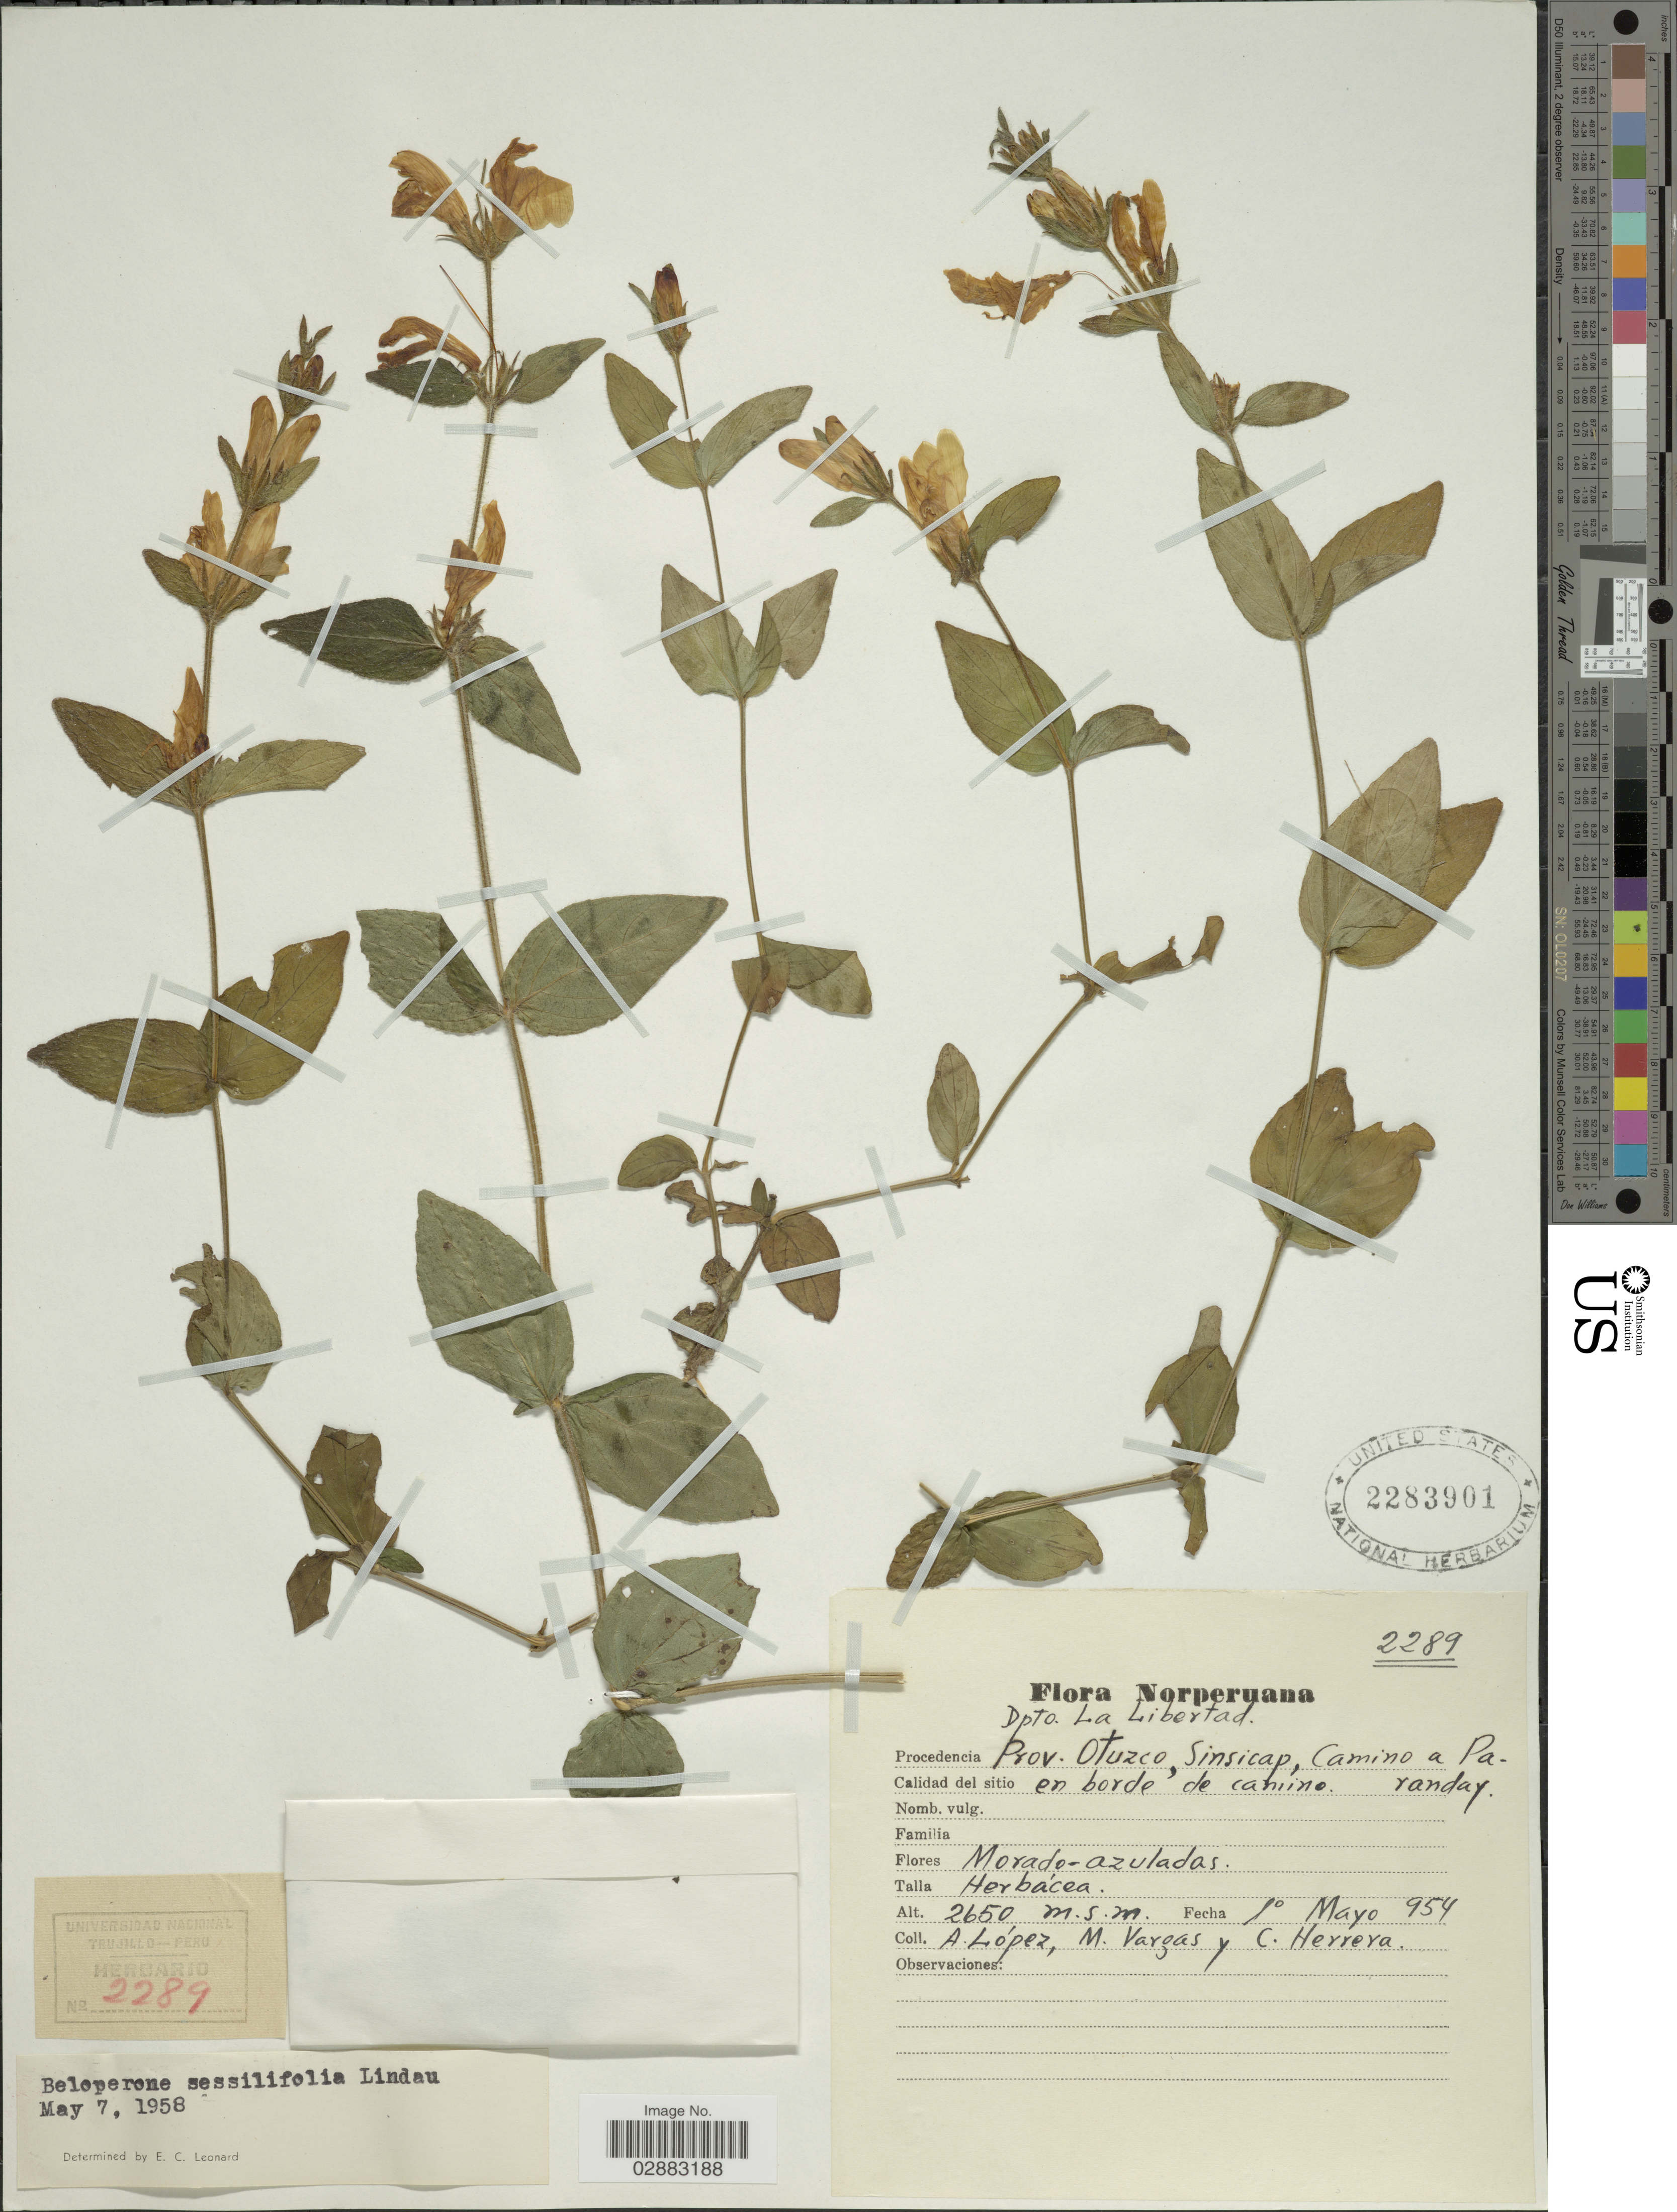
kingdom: Plantae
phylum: Tracheophyta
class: Magnoliopsida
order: Lamiales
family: Acanthaceae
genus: Justicia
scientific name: Justicia sessilifolia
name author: (Lindau) Wassh.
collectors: A. López, M. Vargas & C. Herrera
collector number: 2289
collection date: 1954-05-01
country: Peru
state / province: La Libertad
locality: Dpto. La Libertad. Prov. Otuzco, Sinsicap, Camino a Paranday.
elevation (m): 2650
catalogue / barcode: US 2283901